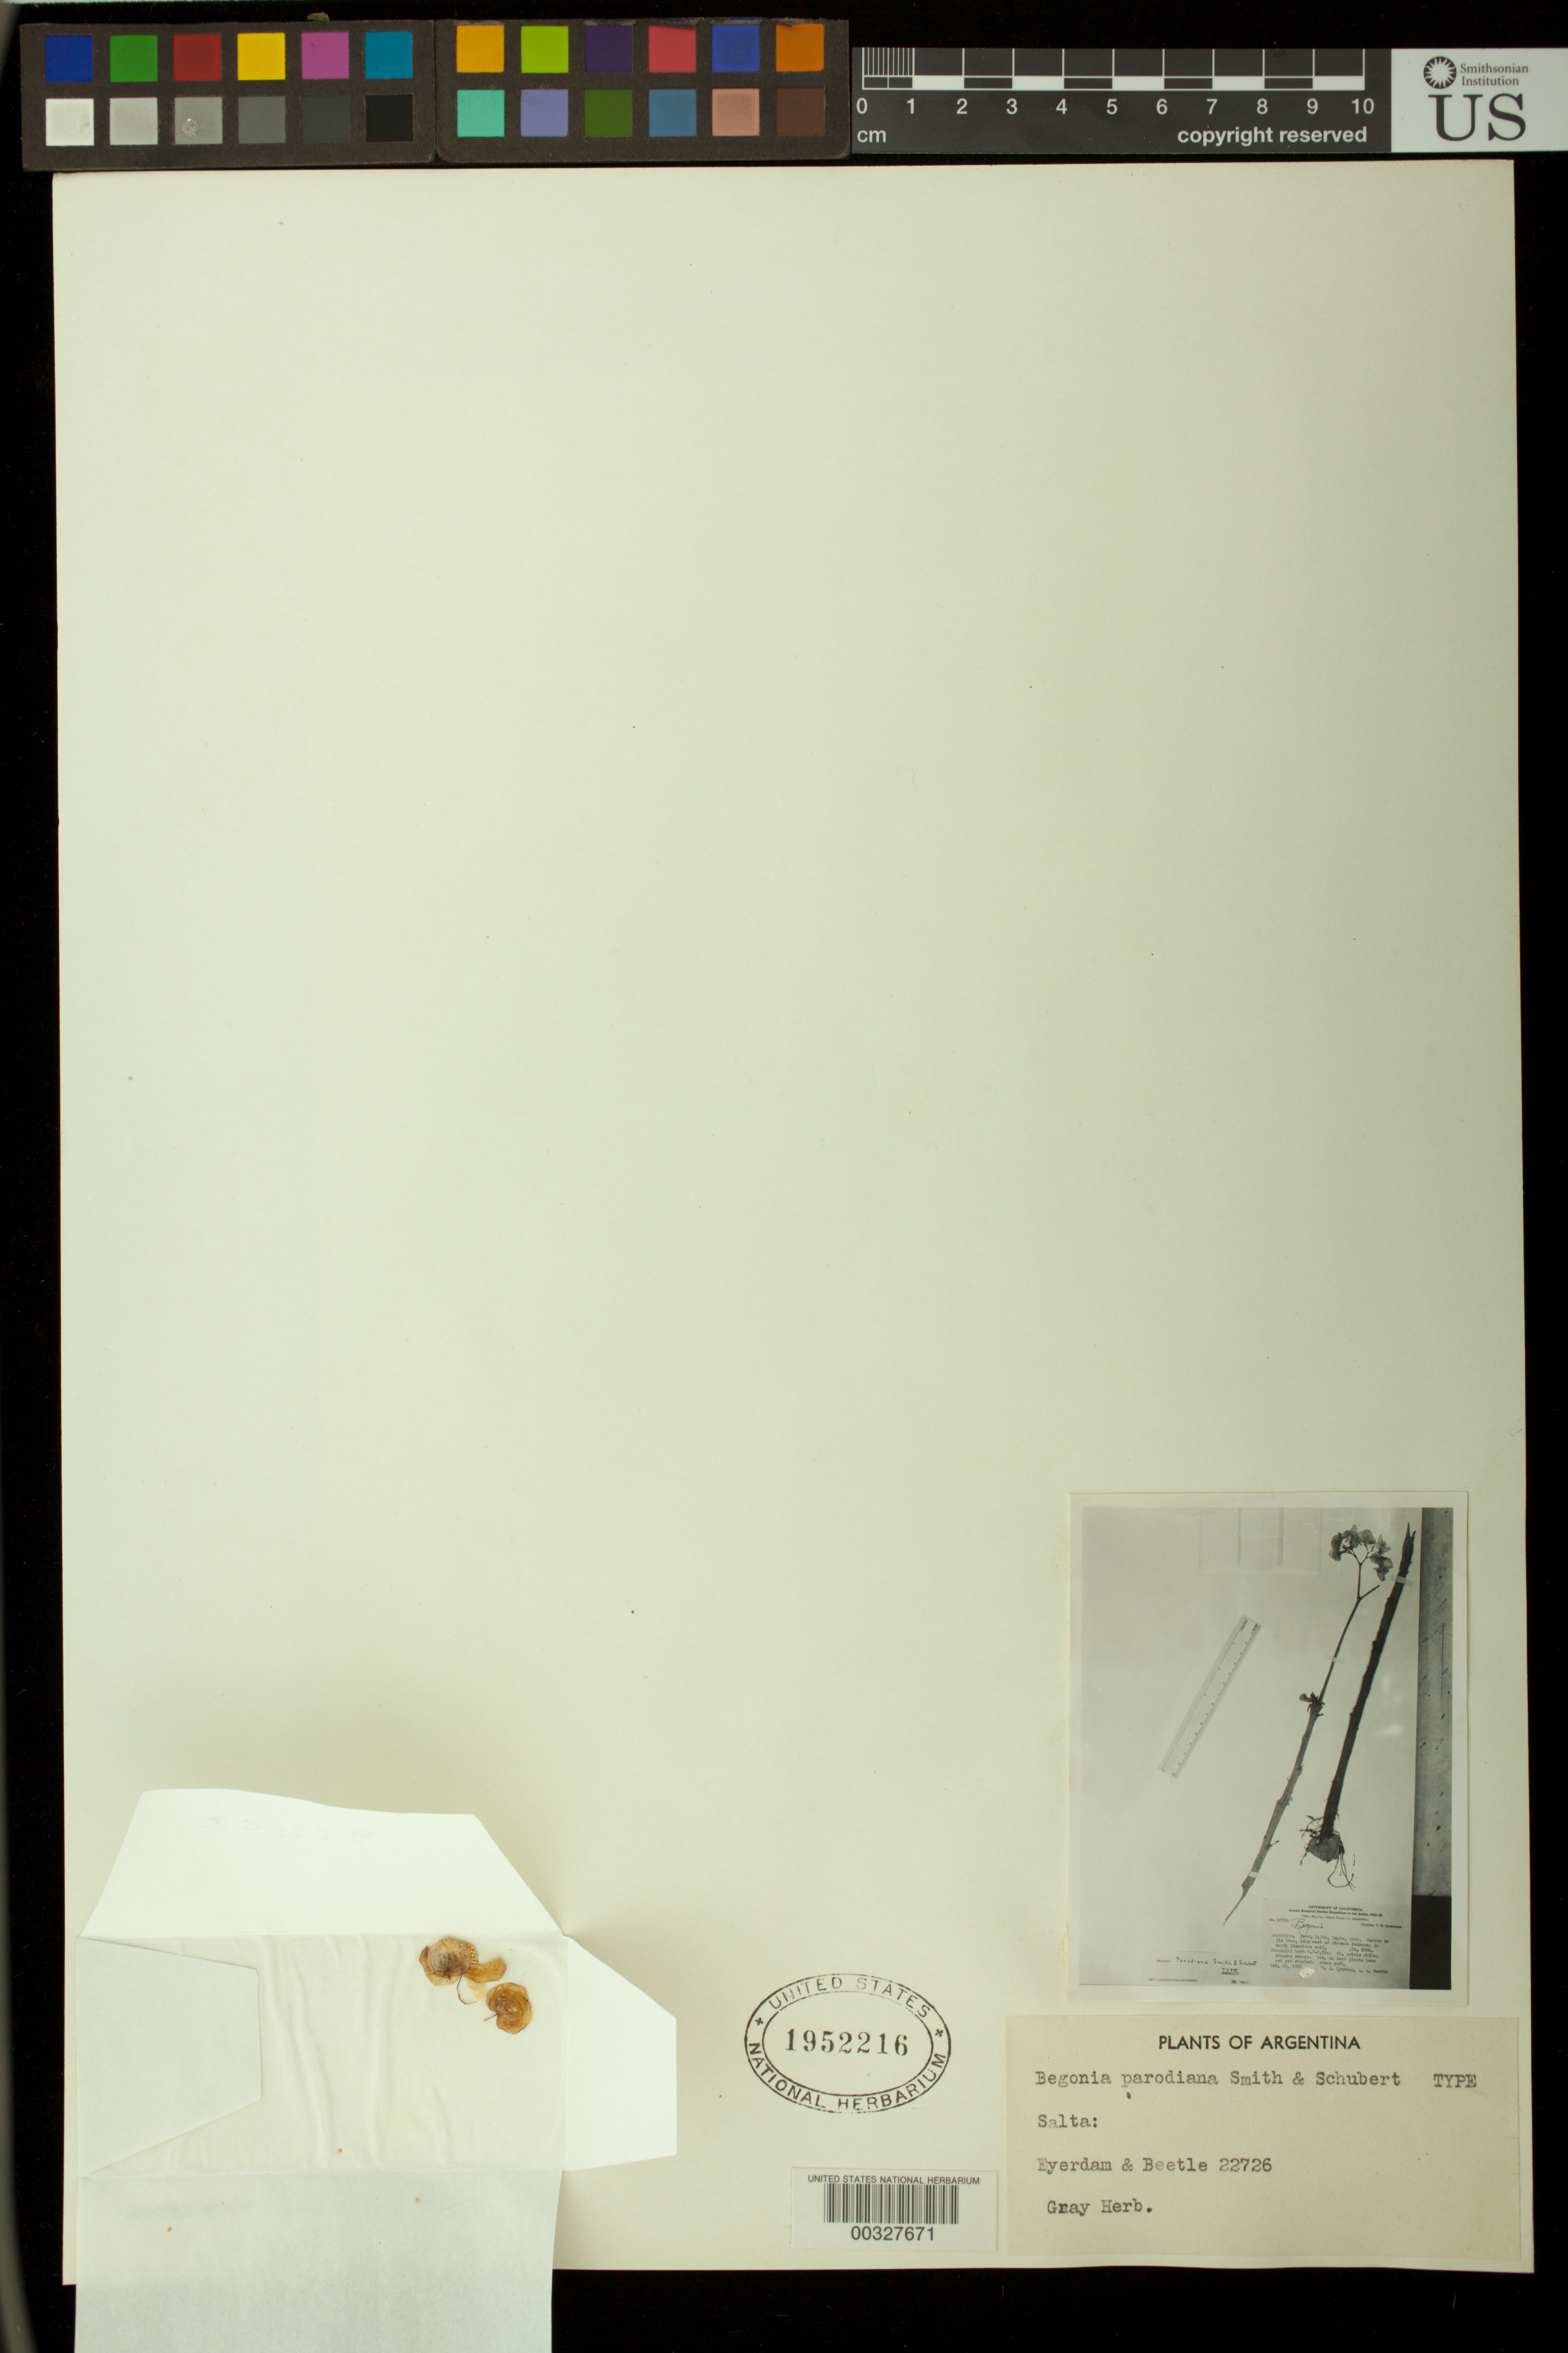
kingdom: Plantae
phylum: Tracheophyta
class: Magnoliopsida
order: Cucurbitales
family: Begoniaceae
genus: Begonia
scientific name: Begonia parodiana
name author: L.B. Sm. & B.G. Schub.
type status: Isotype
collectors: W. J. Eyerdam & A. A. Beetle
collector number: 22726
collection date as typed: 29 Oct 1938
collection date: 1938-10-29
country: Argentina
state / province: Salta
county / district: Orán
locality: Prov. Salta, Depto. Oran. Cerros de Rio Ytau, 54 km west of Manuela Pedraza.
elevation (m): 800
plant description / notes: Photograph and fragmentary material of type specimen ex herb. Gray (GH/HUH)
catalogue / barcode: US 1952216